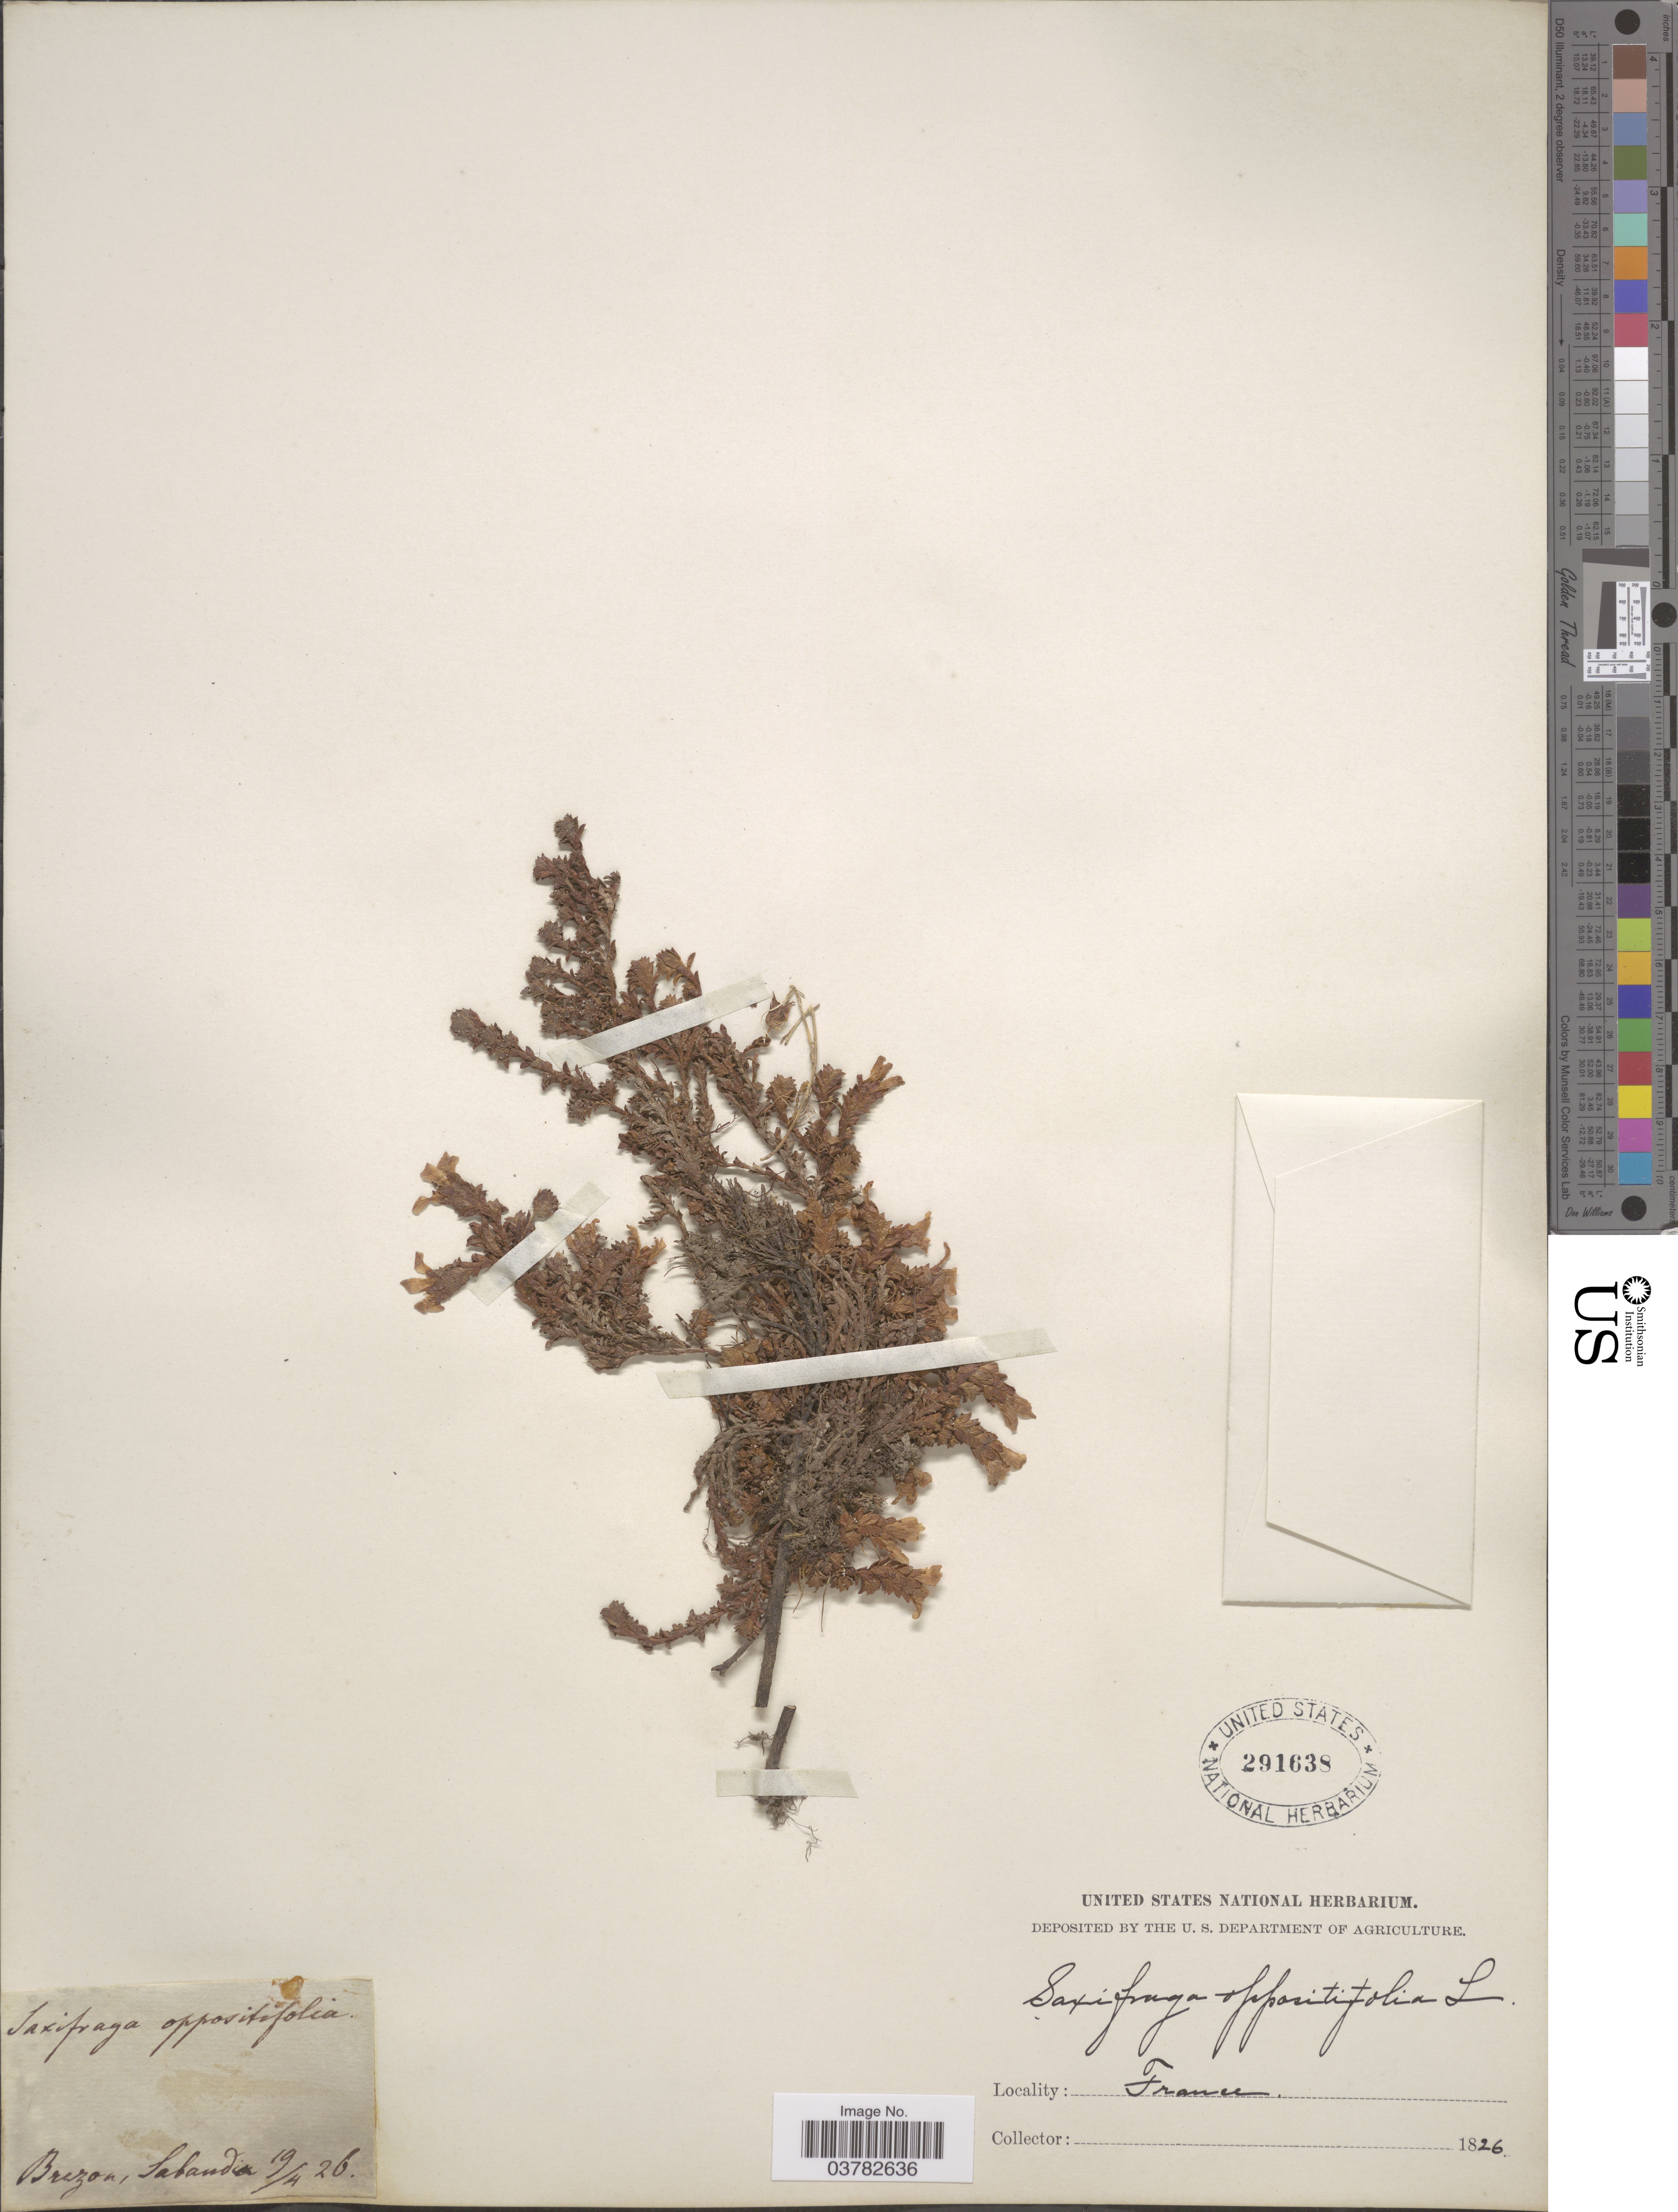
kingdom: Plantae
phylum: Tracheophyta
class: Magnoliopsida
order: Saxifragales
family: Saxifragaceae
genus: Saxifraga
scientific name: Saxifraga oppositifolia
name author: L.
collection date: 1826-04-19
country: France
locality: Brizon, Sabaudia.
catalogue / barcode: US 291638